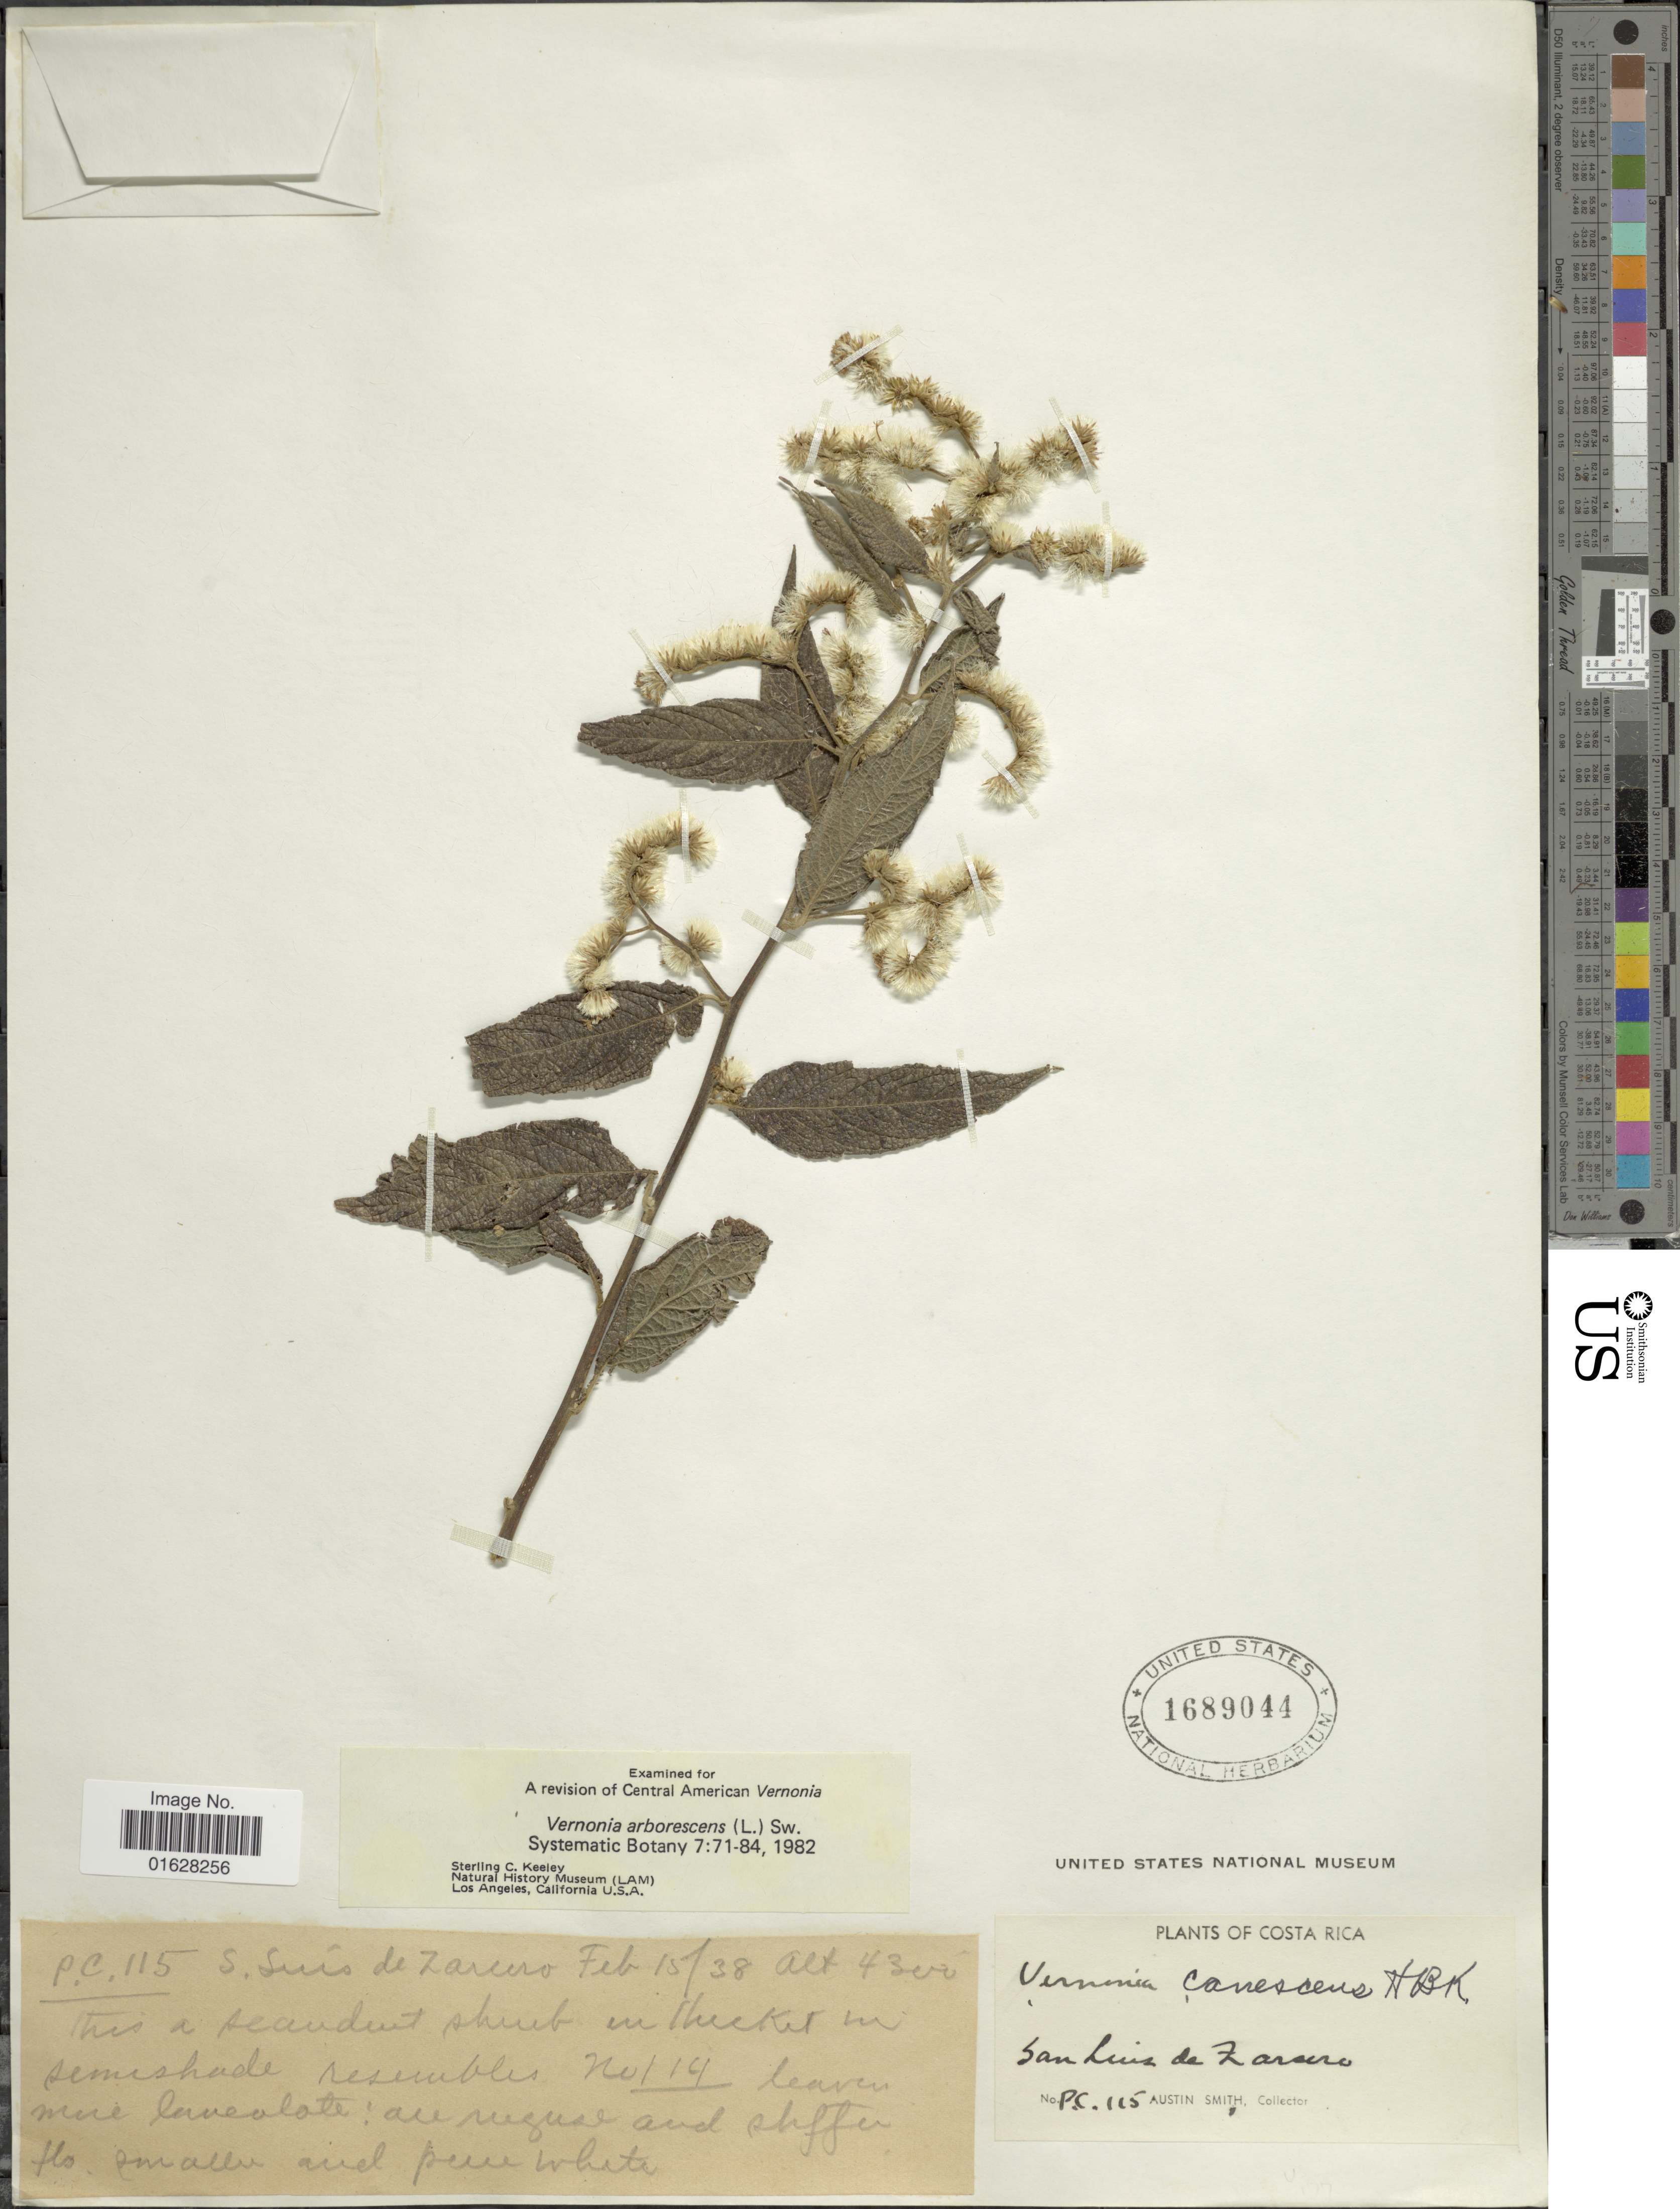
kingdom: Plantae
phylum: Tracheophyta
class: Magnoliopsida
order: Asterales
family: Asteraceae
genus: Lepidaploa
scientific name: Lepidaploa canescens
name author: (Kunth) H. Rob.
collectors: Aust P. Smith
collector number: PC115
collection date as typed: Transcribed d/m/y: 15/2/38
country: Costa Rica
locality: San Luis de Zarcero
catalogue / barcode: US 1689044